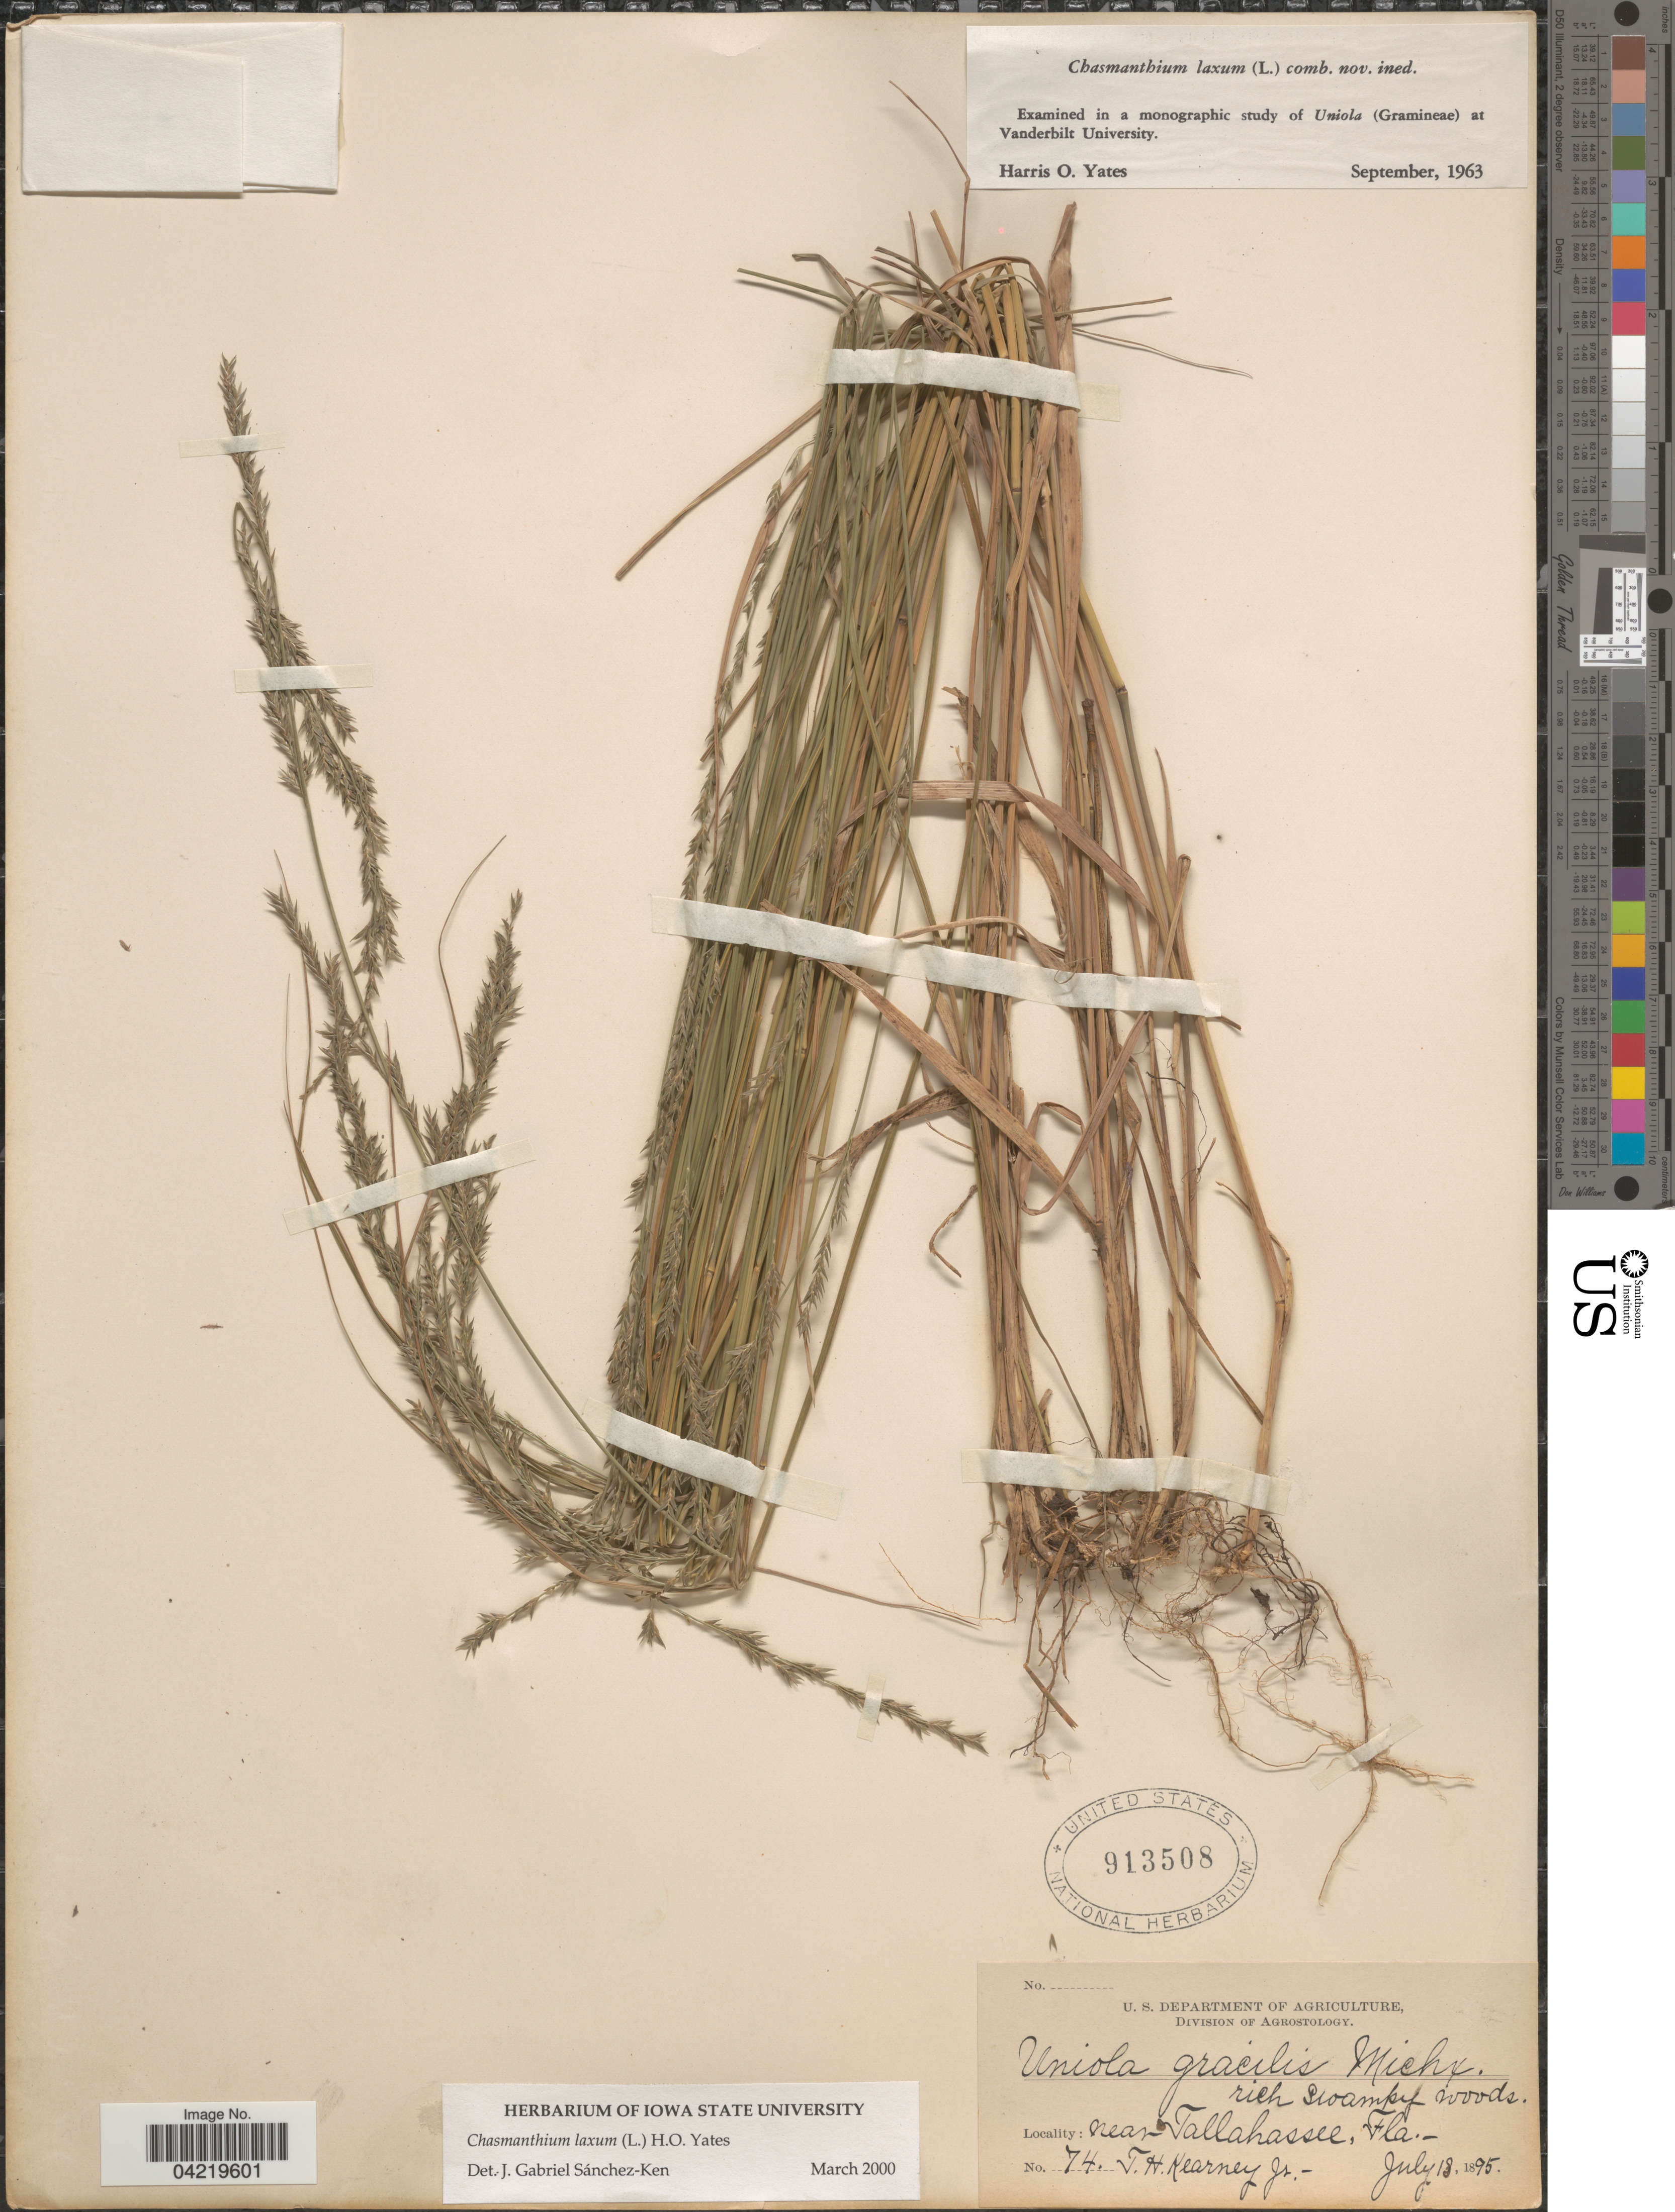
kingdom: Plantae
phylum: Tracheophyta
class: Liliopsida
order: Poales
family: Poaceae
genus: Chasmanthium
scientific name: Chasmanthium laxum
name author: (L.) H.O. Yates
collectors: T. H. Kearney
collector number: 74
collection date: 1895-07-18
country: United States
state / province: Florida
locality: Rich swampy woods. Near Tallahassee.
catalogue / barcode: US 913508